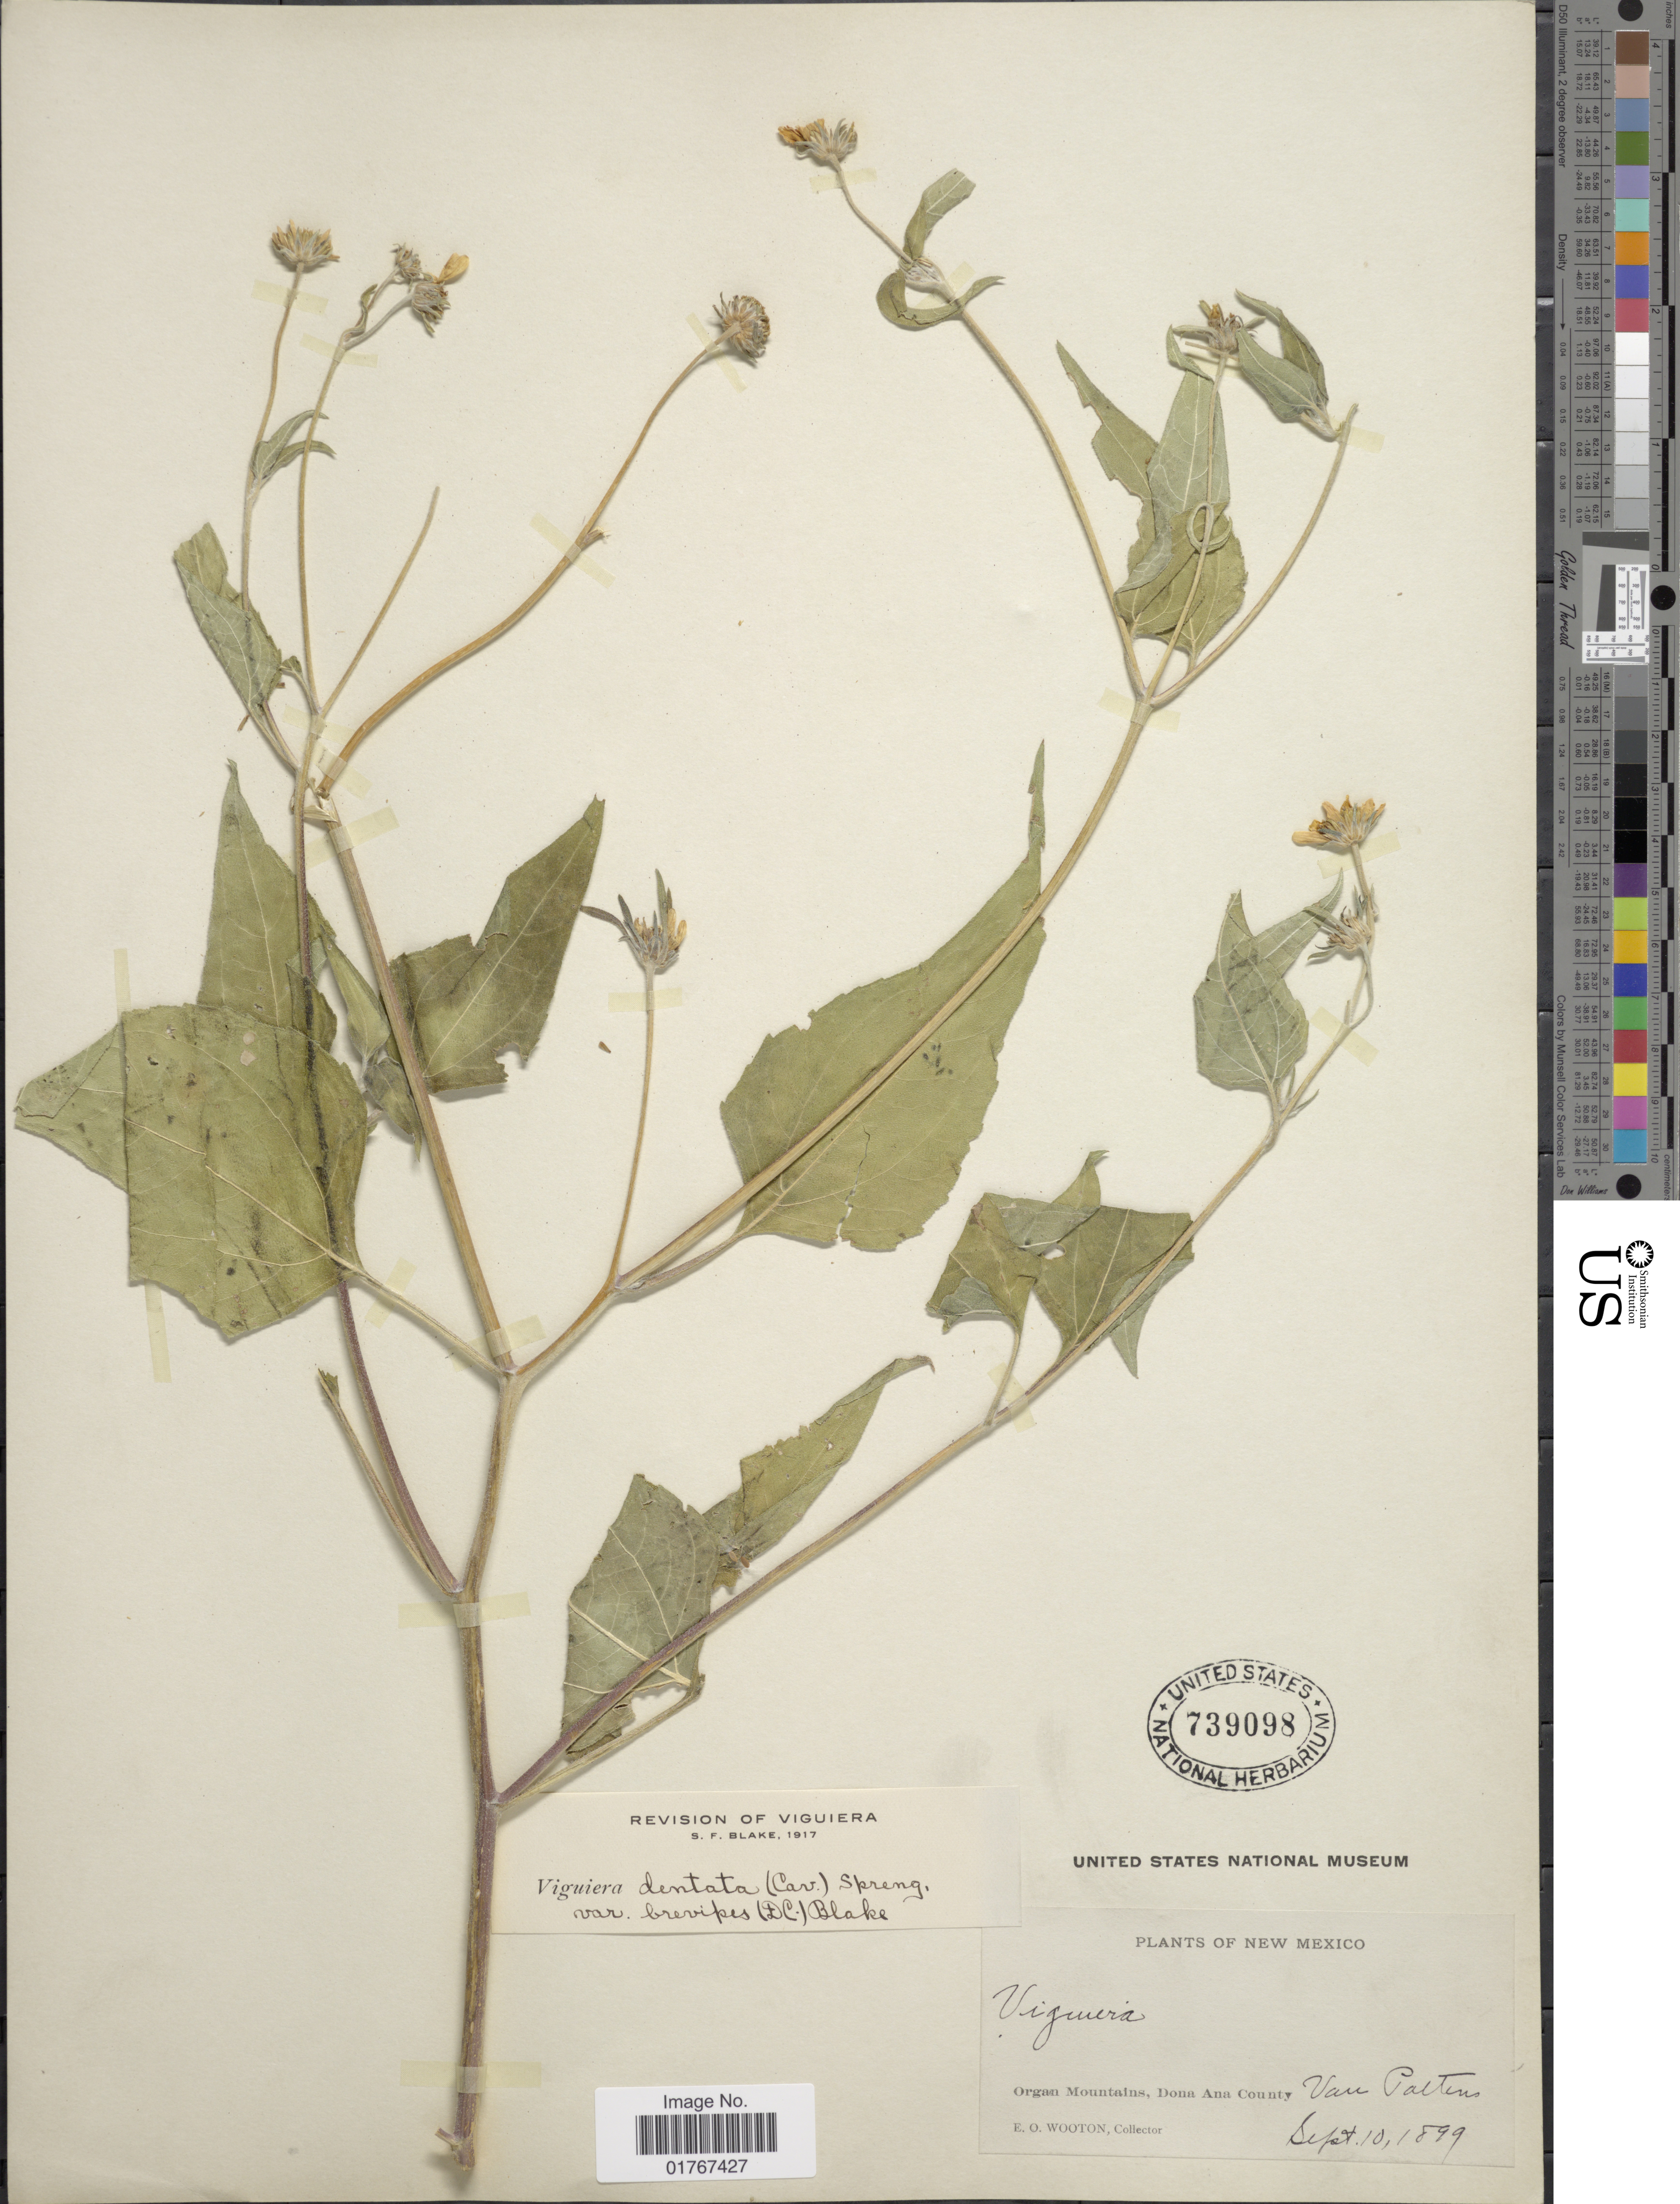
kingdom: Plantae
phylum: Tracheophyta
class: Magnoliopsida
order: Asterales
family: Asteraceae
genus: Viguiera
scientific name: Viguiera dentata var. brevipes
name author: (DC.) S.F. Blake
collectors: E. O. Wooton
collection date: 1899-09-10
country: United States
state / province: New Mexico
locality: Organ Mountains, Donna Ana County Van Paltens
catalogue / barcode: US 739098